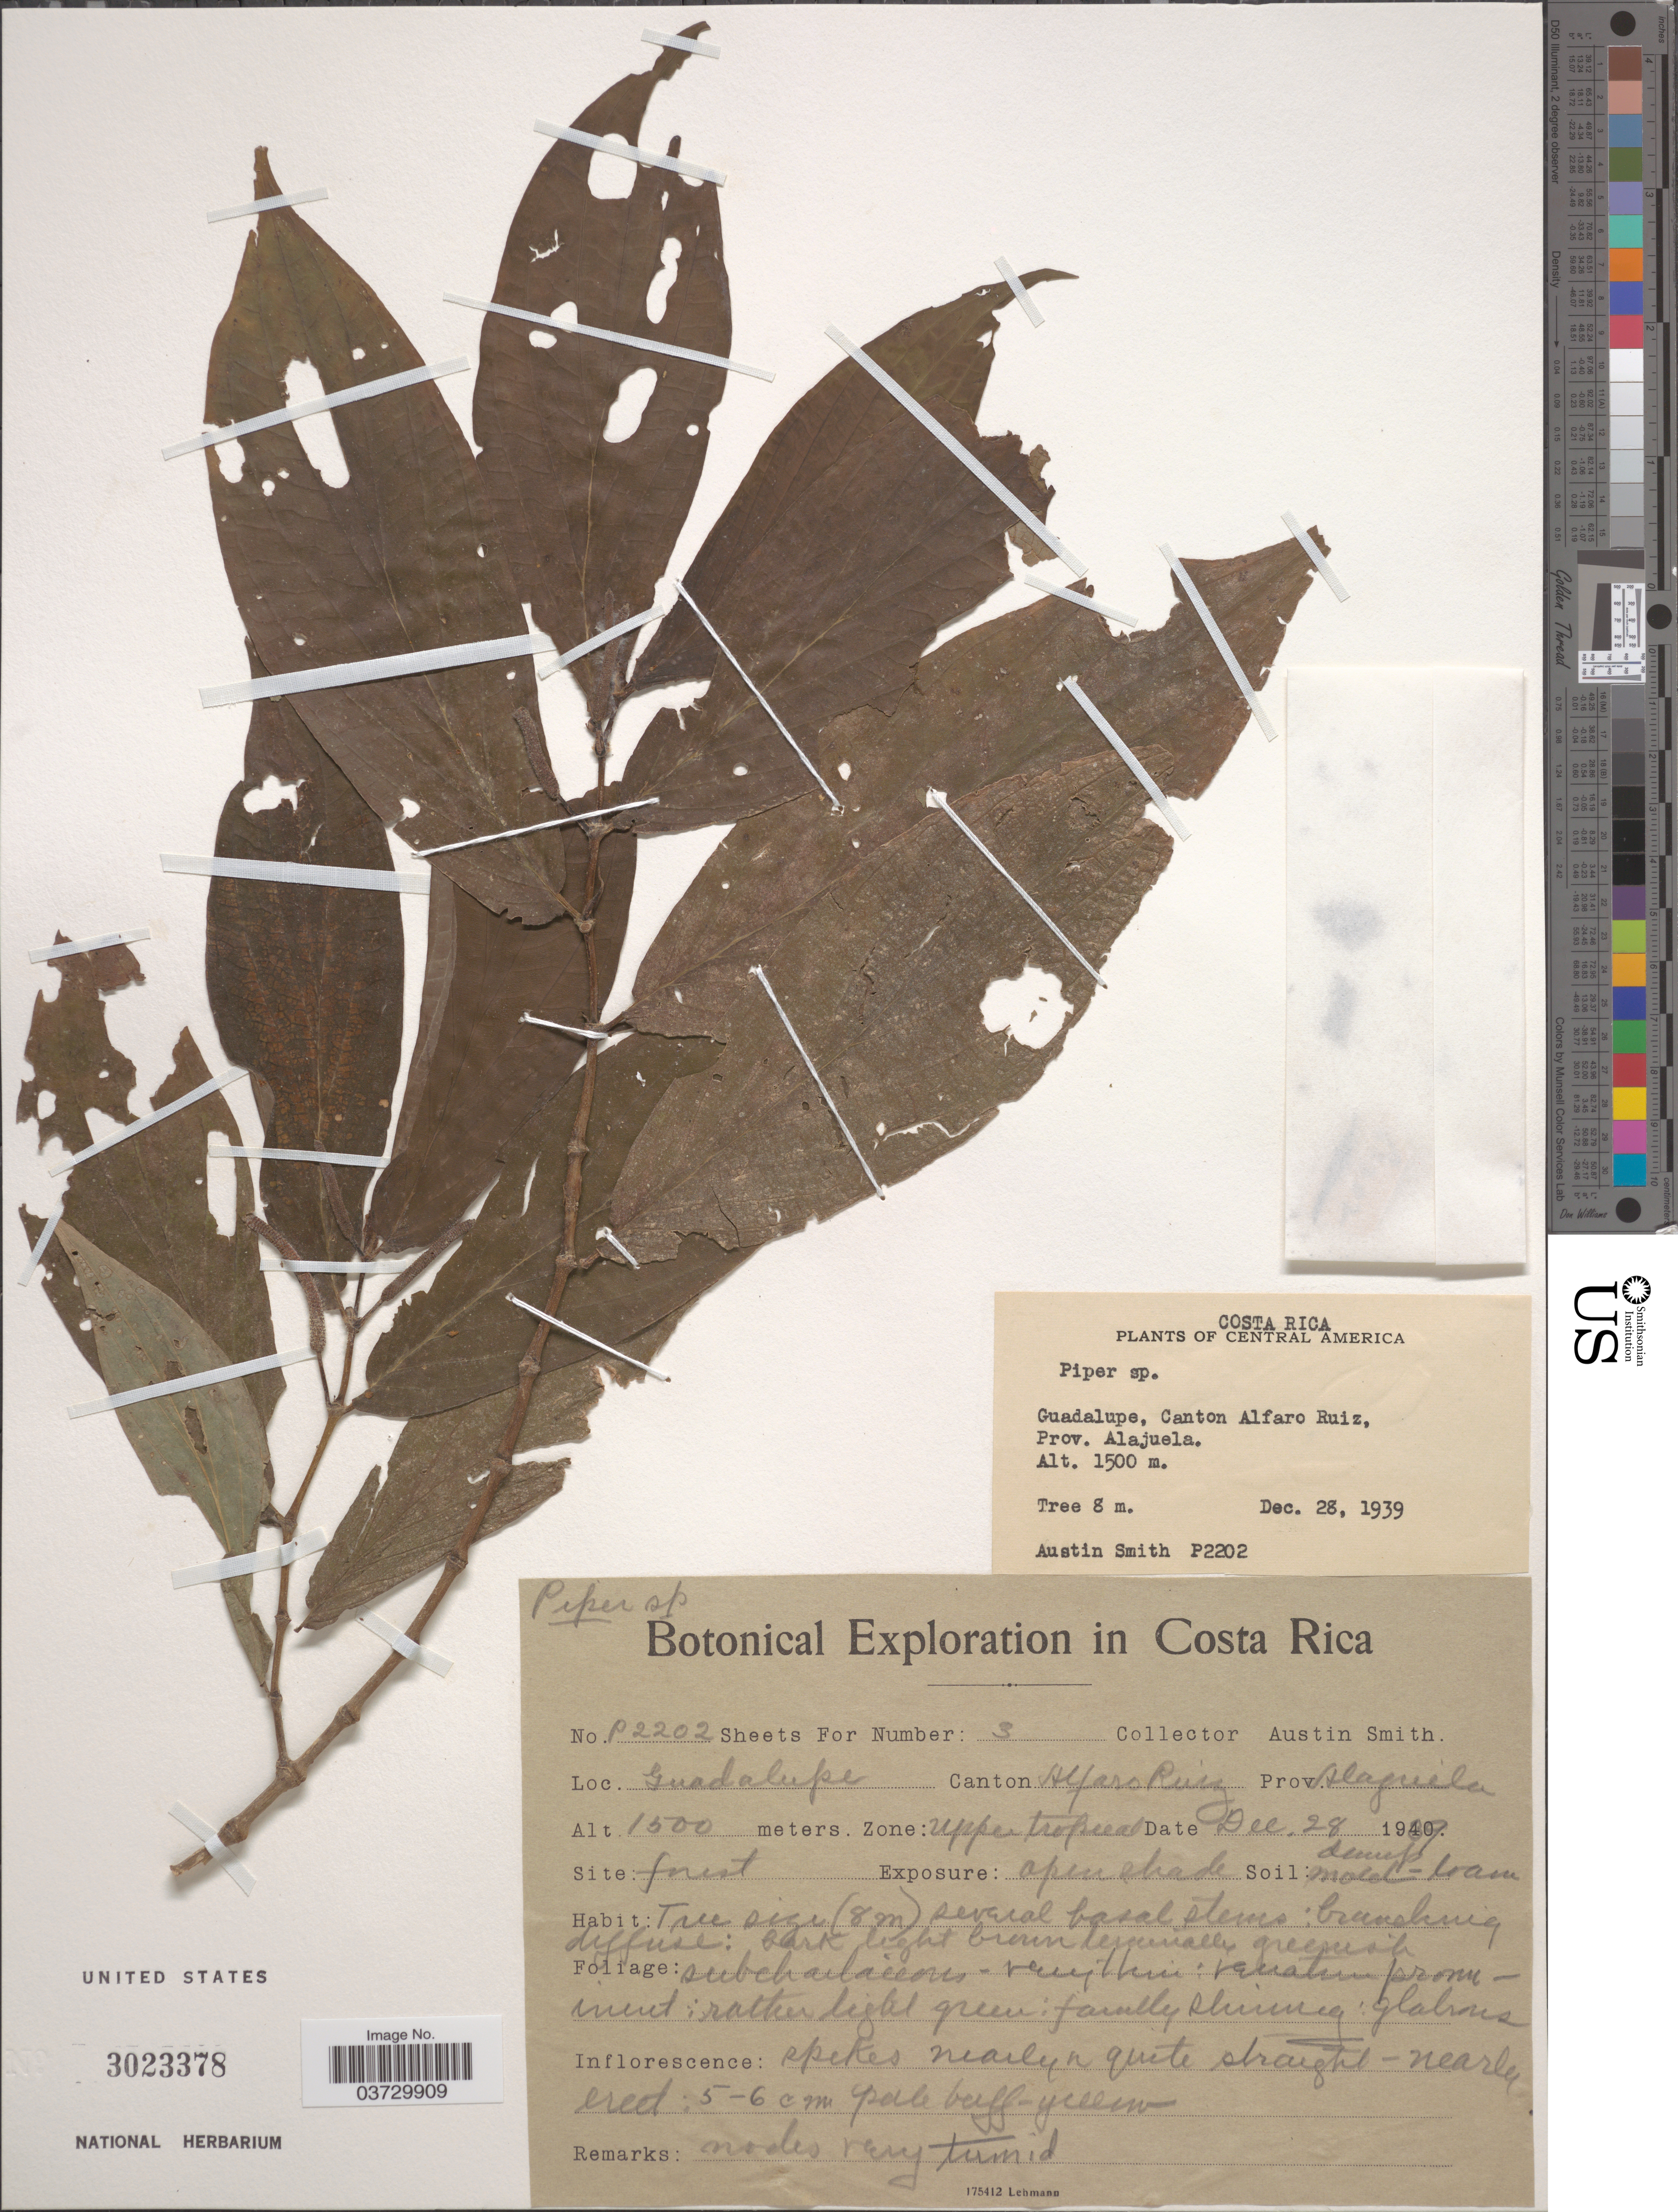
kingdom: Plantae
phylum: Tracheophyta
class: Magnoliopsida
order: Piperales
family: Piperaceae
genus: Piper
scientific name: Piper sp.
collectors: Aust P. Smith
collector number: P2202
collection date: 1939-12-28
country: Costa Rica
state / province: Alajuela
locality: Guadalupe, Canton Alfaro Ruiz. Zone: upper tropical.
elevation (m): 1500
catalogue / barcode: US 3023378